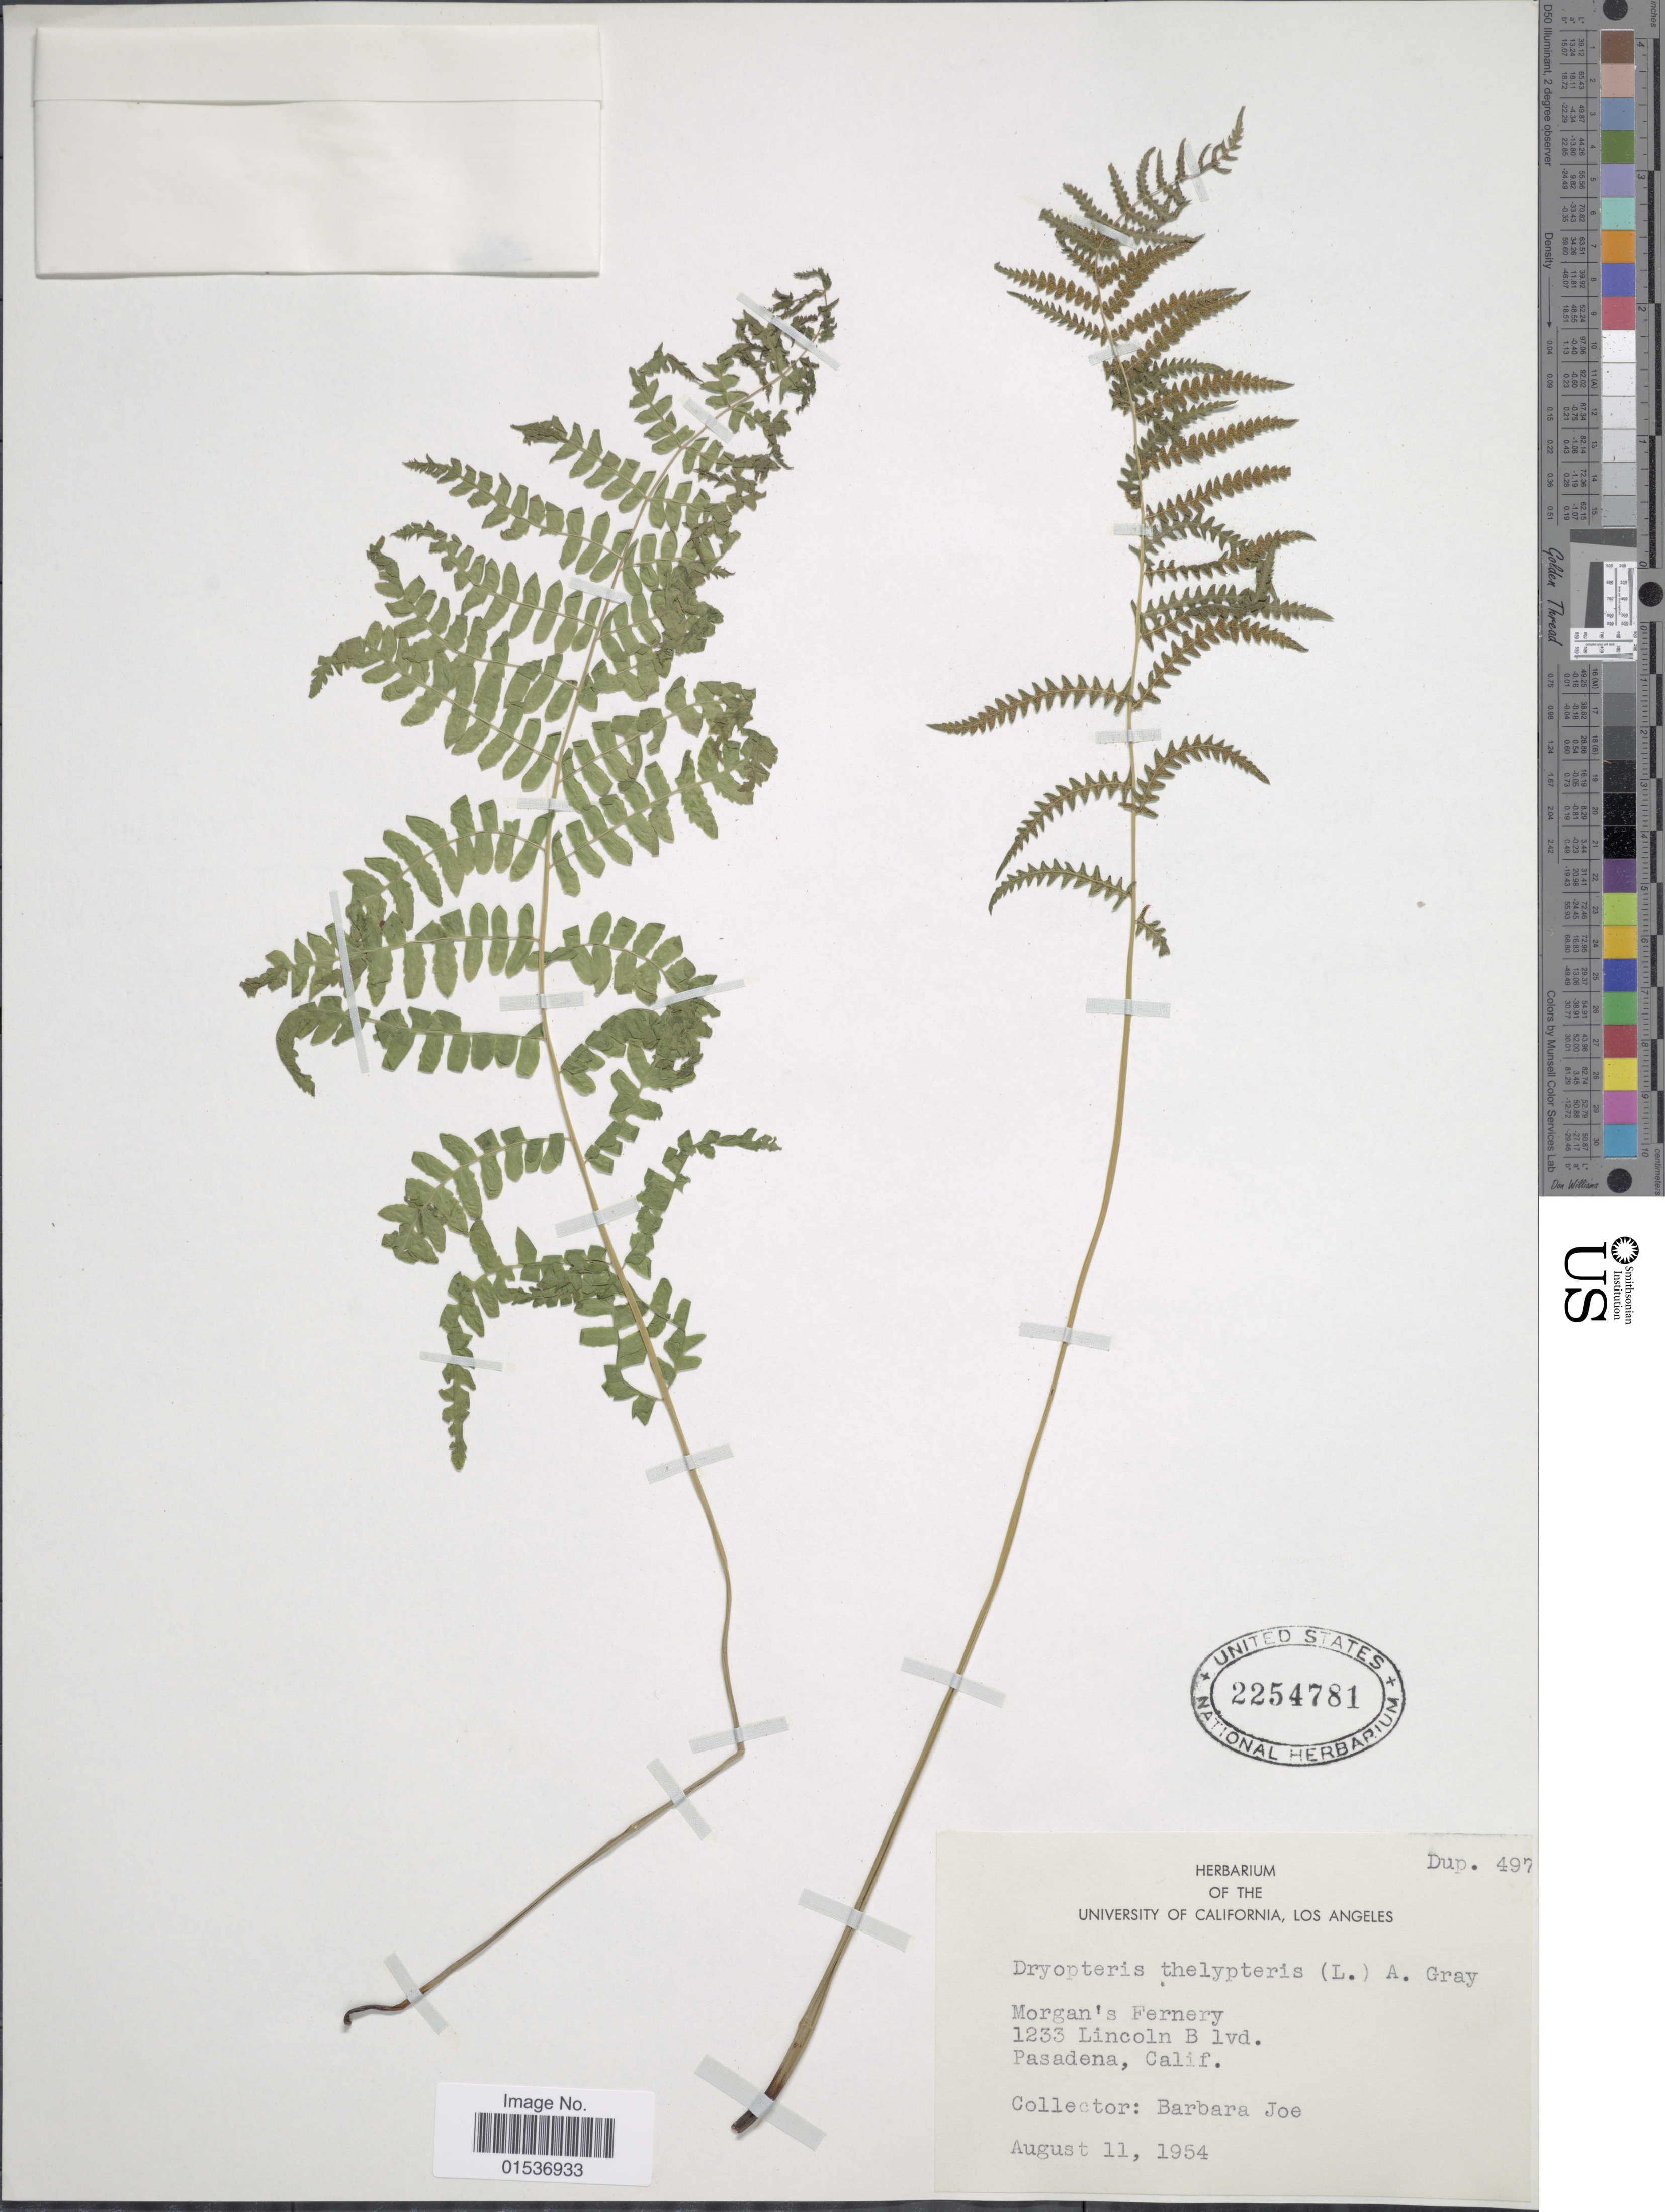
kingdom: Plantae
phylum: Tracheophyta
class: Polypodiopsida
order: Polypodiales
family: Thelypteridaceae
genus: Thelypteris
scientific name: Thelypteris palustris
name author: (Salisb.) Schott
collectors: B. Joe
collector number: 497?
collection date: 1954-08-11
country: United States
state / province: California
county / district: Los Angeles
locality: Morgan's Fernery, 1233 LIncoln B Lvd Pasadena, Calif.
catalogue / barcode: US 2254781